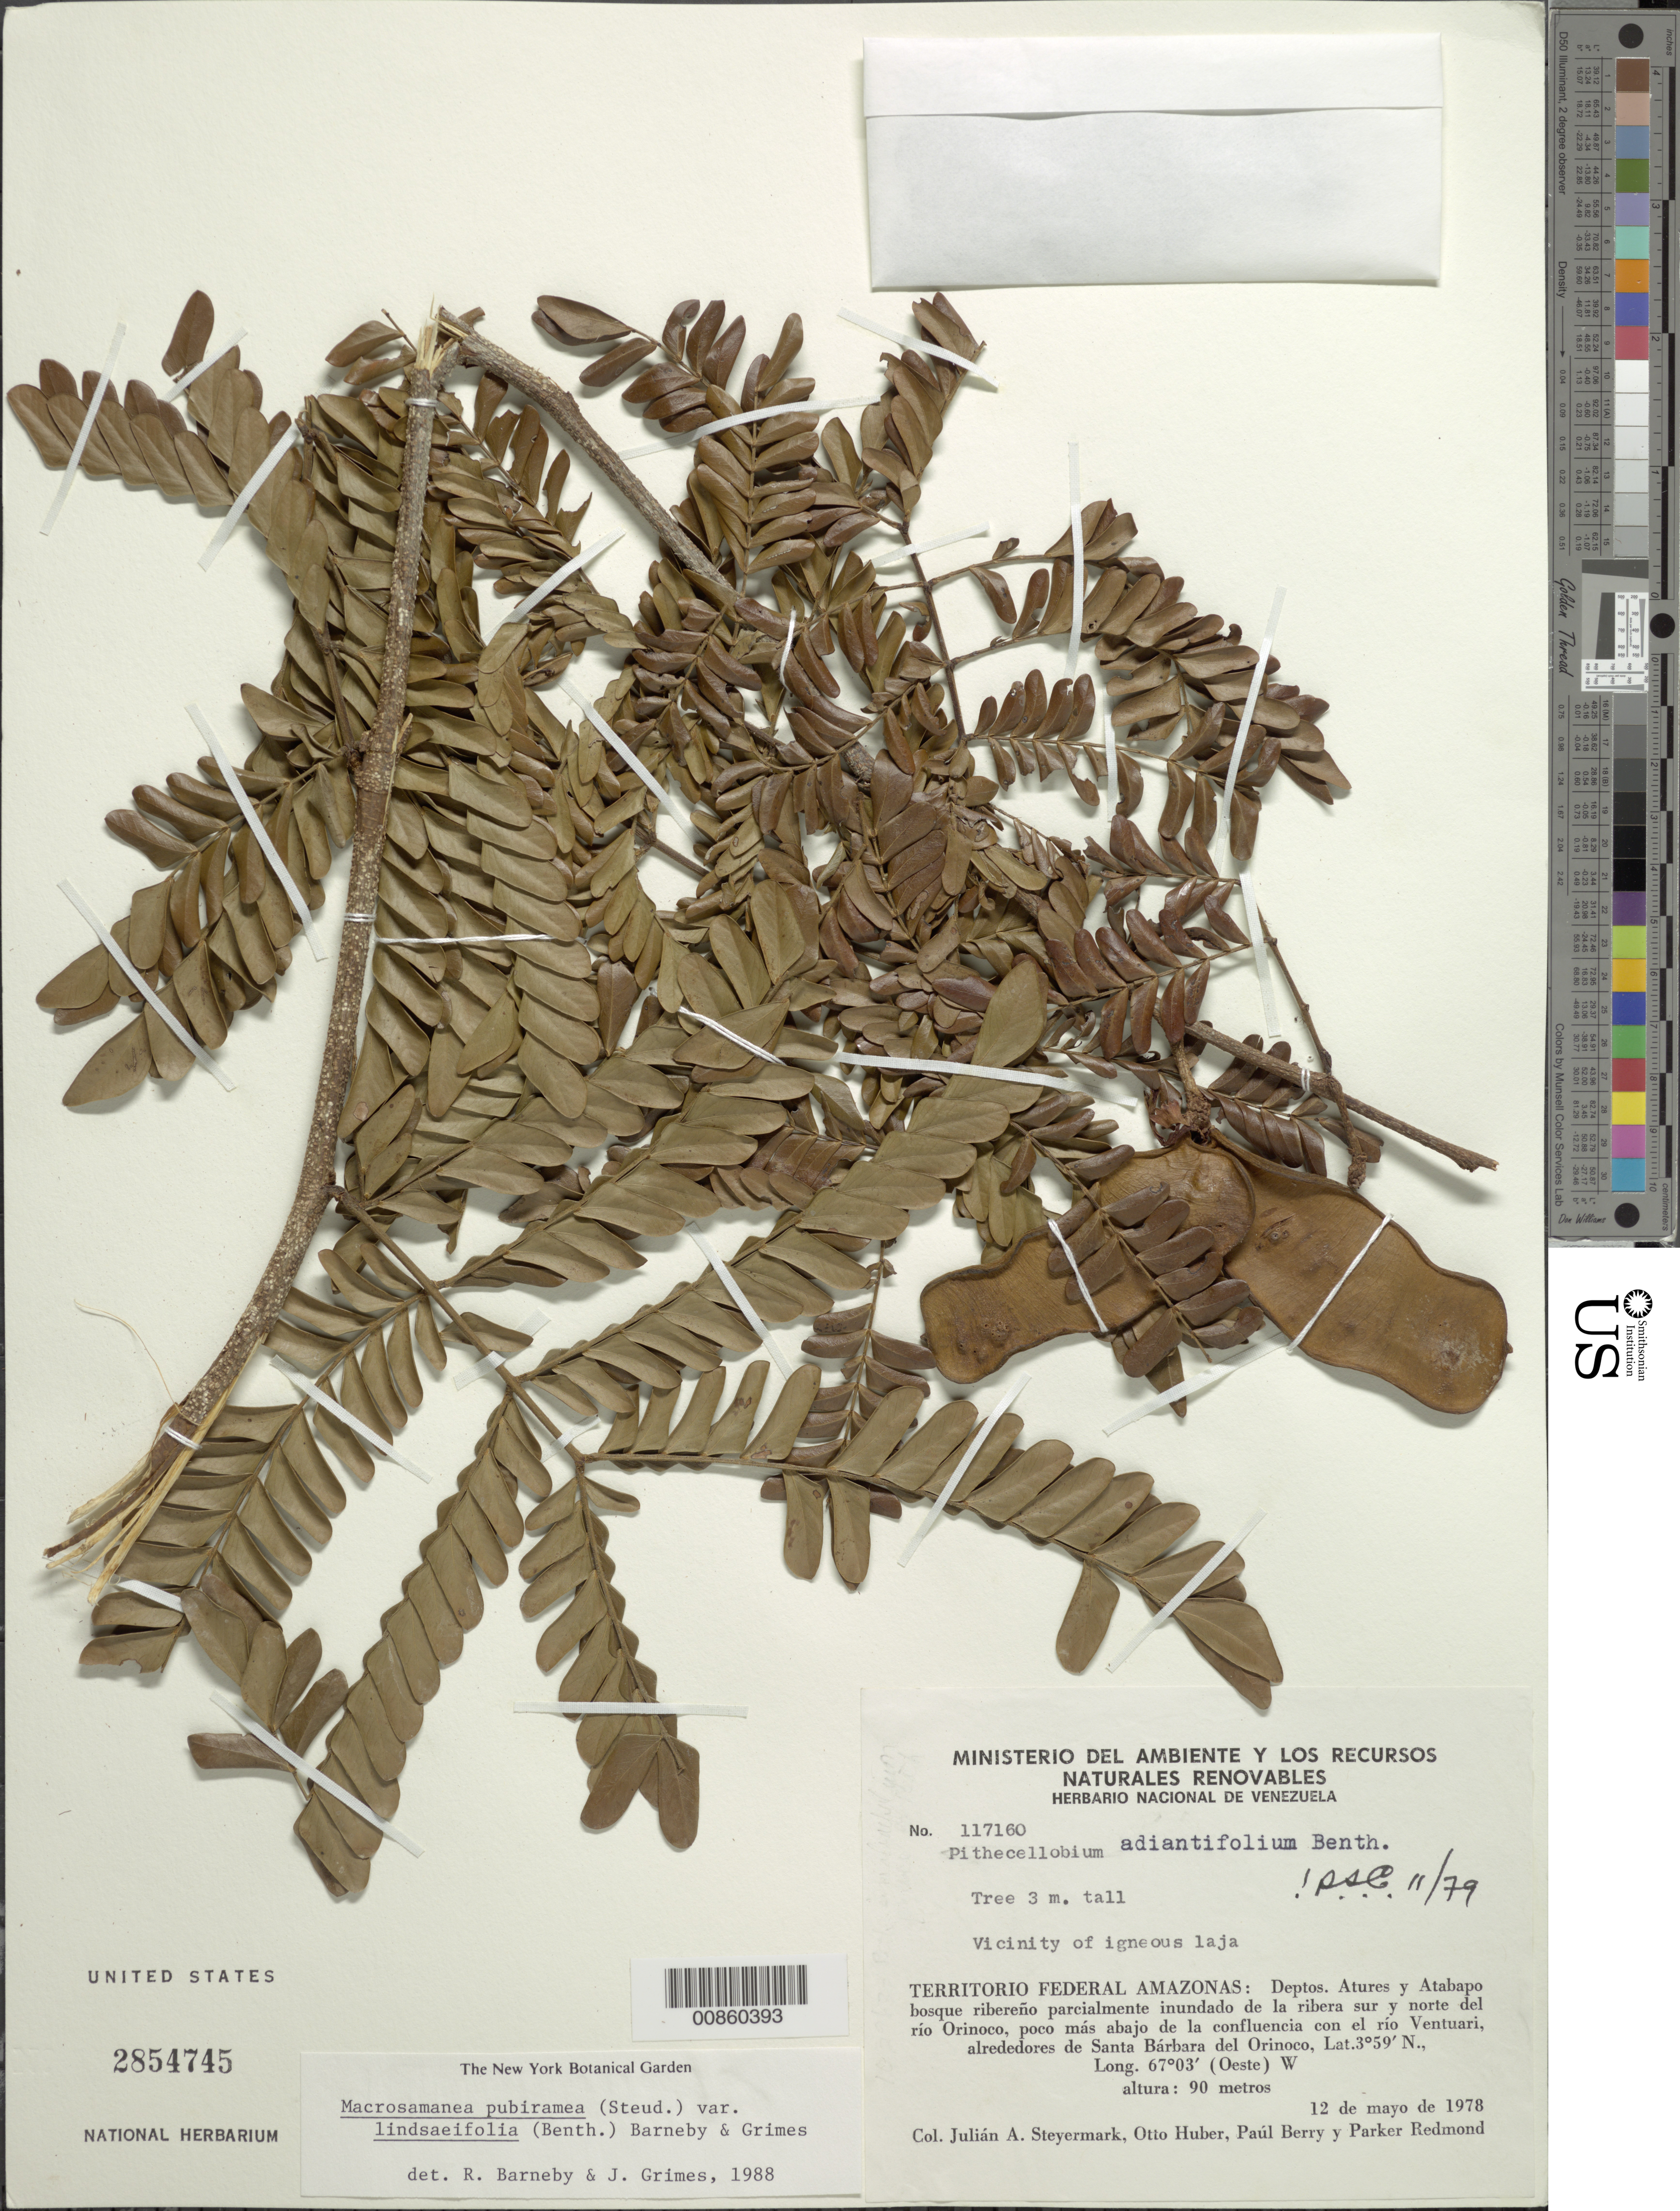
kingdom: Plantae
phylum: Tracheophyta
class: Magnoliopsida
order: Fabales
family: Fabaceae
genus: Macrosamanea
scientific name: Macrosamanea pubiramea var. lindsaeifolia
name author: (Spruce ex Benth.) Barneby & J.W. Grimes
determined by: Cowan, R. S.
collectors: J. Steyermark, O. Huber, P. Berry & P. Redmond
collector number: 117160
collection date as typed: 12-May-78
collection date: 1978-05-12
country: Venezuela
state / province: Amazonas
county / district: Atabapo / Atures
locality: Río Orinoco, sur y norte, poco mas abajo de la confluencia con el río Ventuari, alred. de Santa Barbara del Orinoco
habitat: Vic of igneous laja. Bosque ribereno parcialmente inundado de la ribera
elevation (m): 90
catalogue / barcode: US 2854745